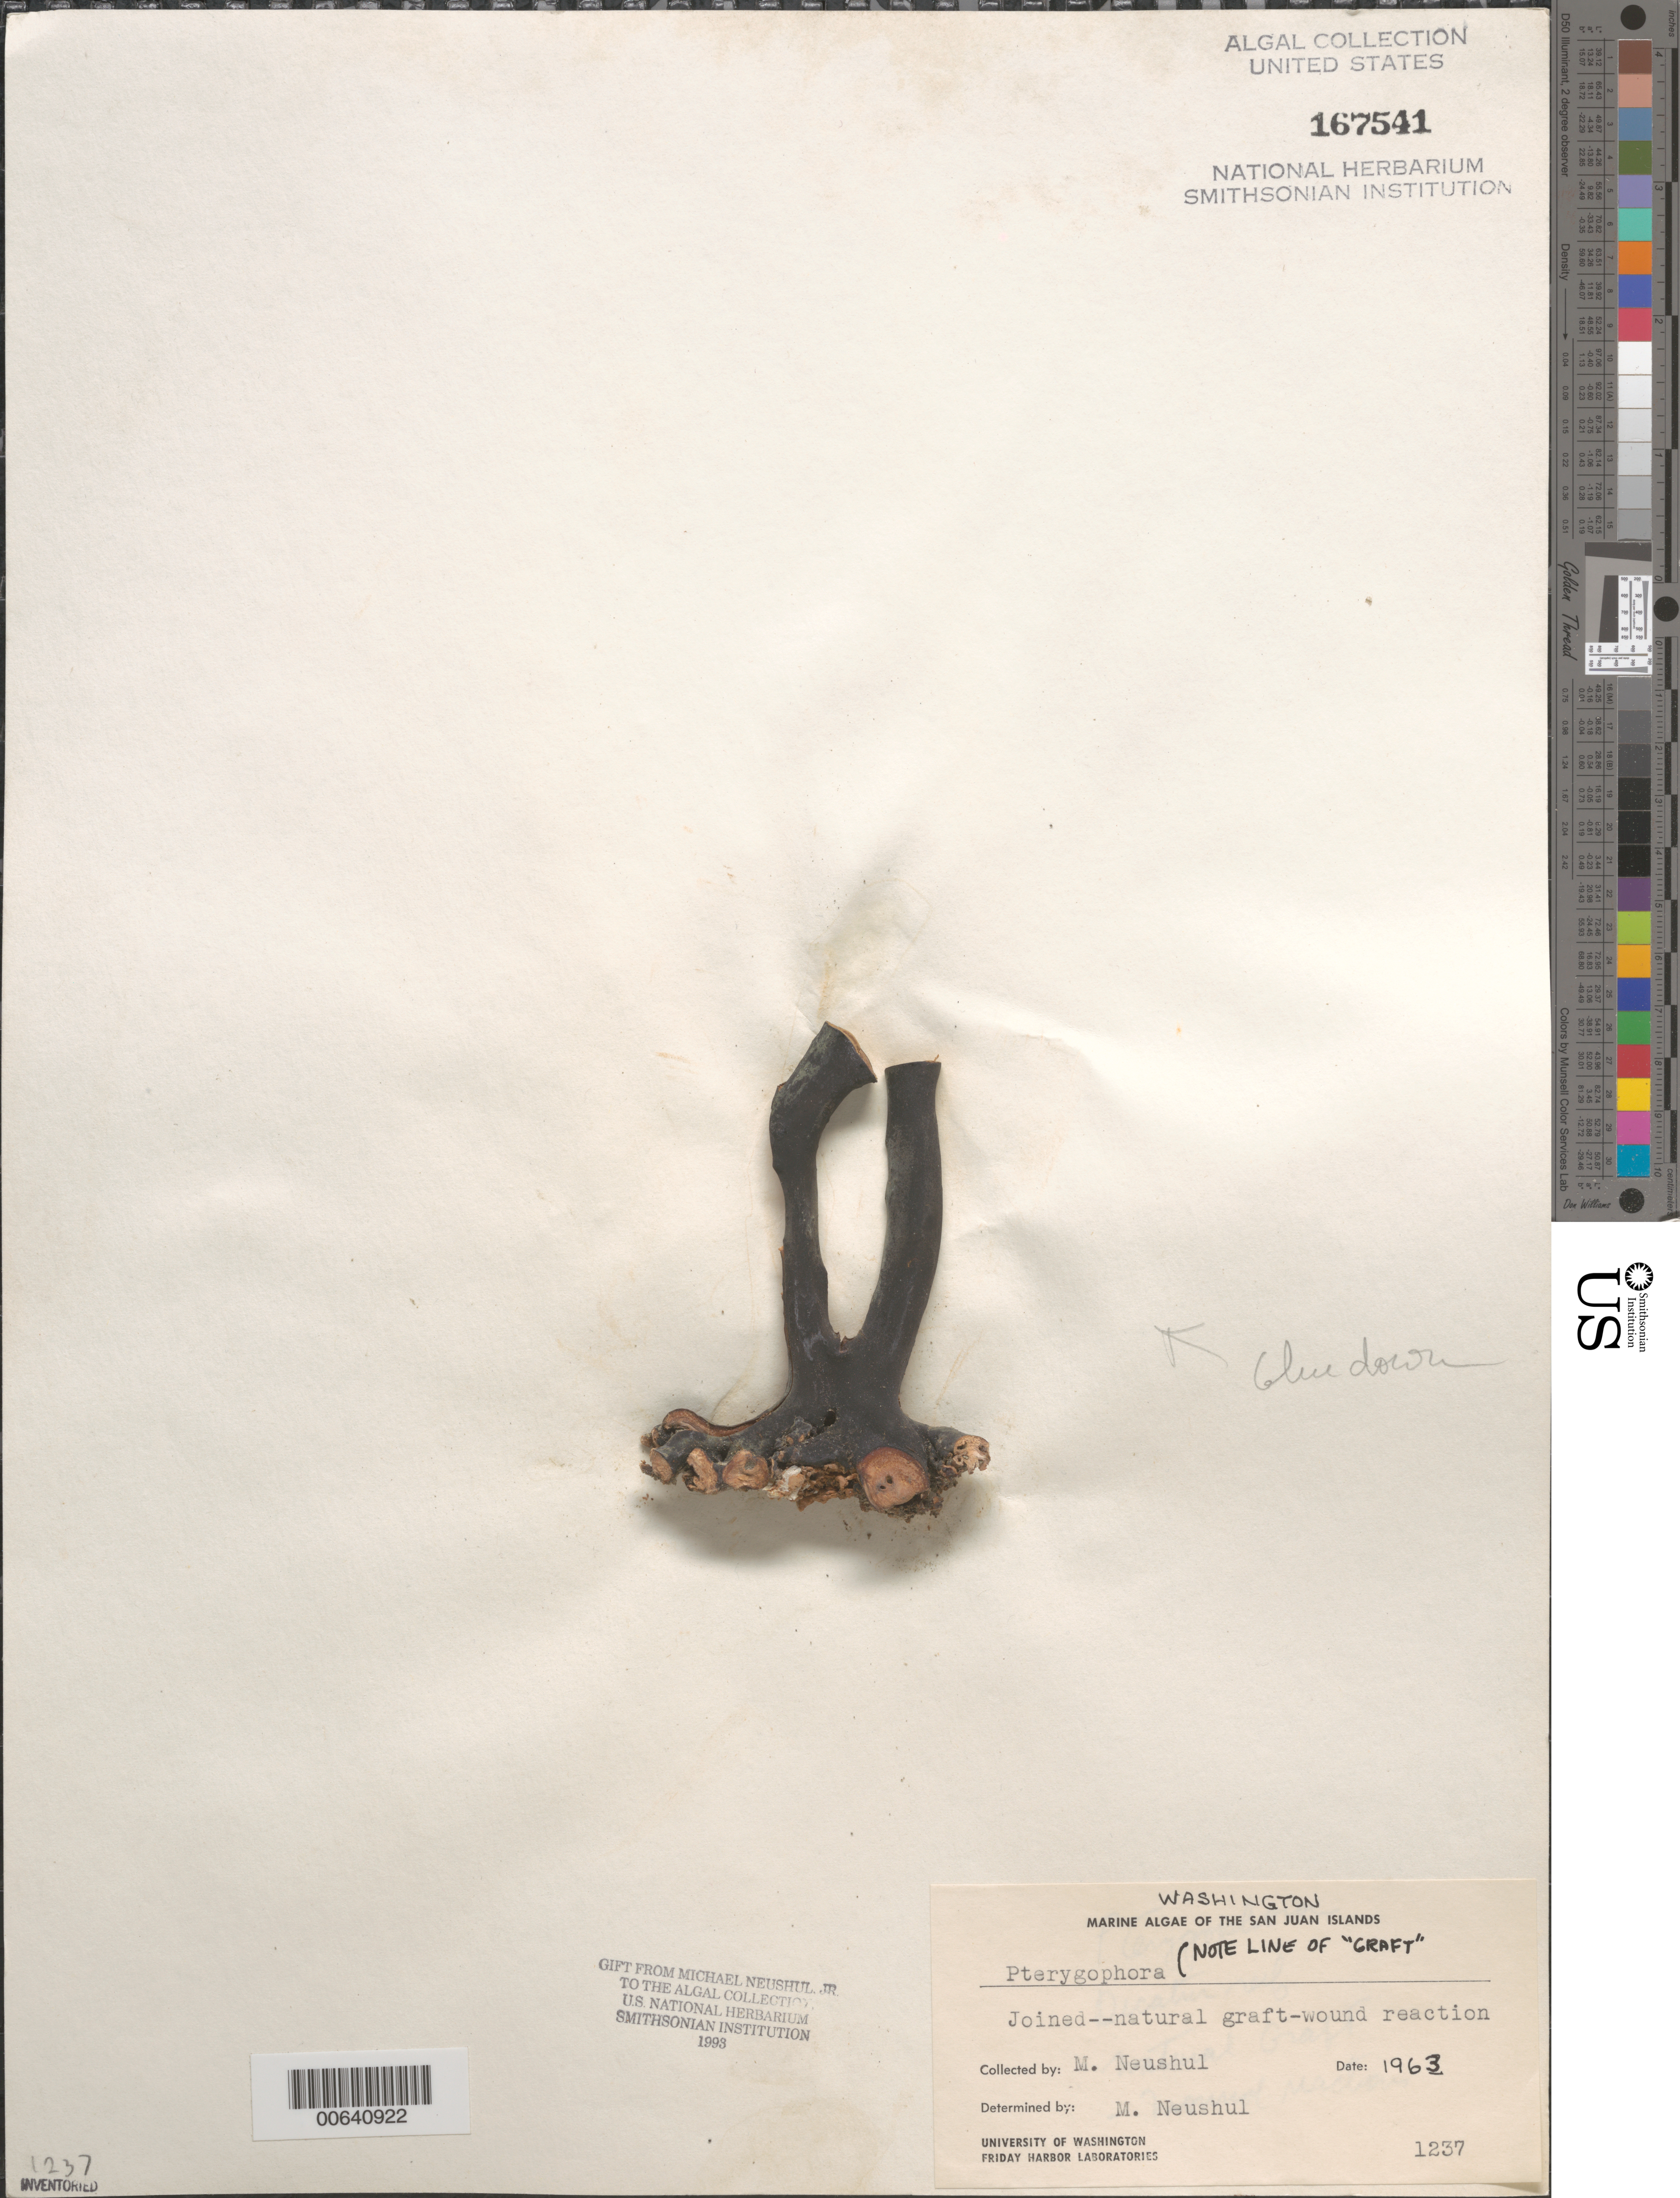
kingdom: Chromista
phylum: Ochrophyta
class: Phaeophyceae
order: Laminariales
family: Alariaceae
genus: Pterygophora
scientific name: Pterygophora sp.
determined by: Neushul, M.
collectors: M. Neushul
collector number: Neushul 1237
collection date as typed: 1963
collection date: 1963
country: United States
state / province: Washington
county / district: San Juan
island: San Juan Islands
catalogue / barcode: US 167541